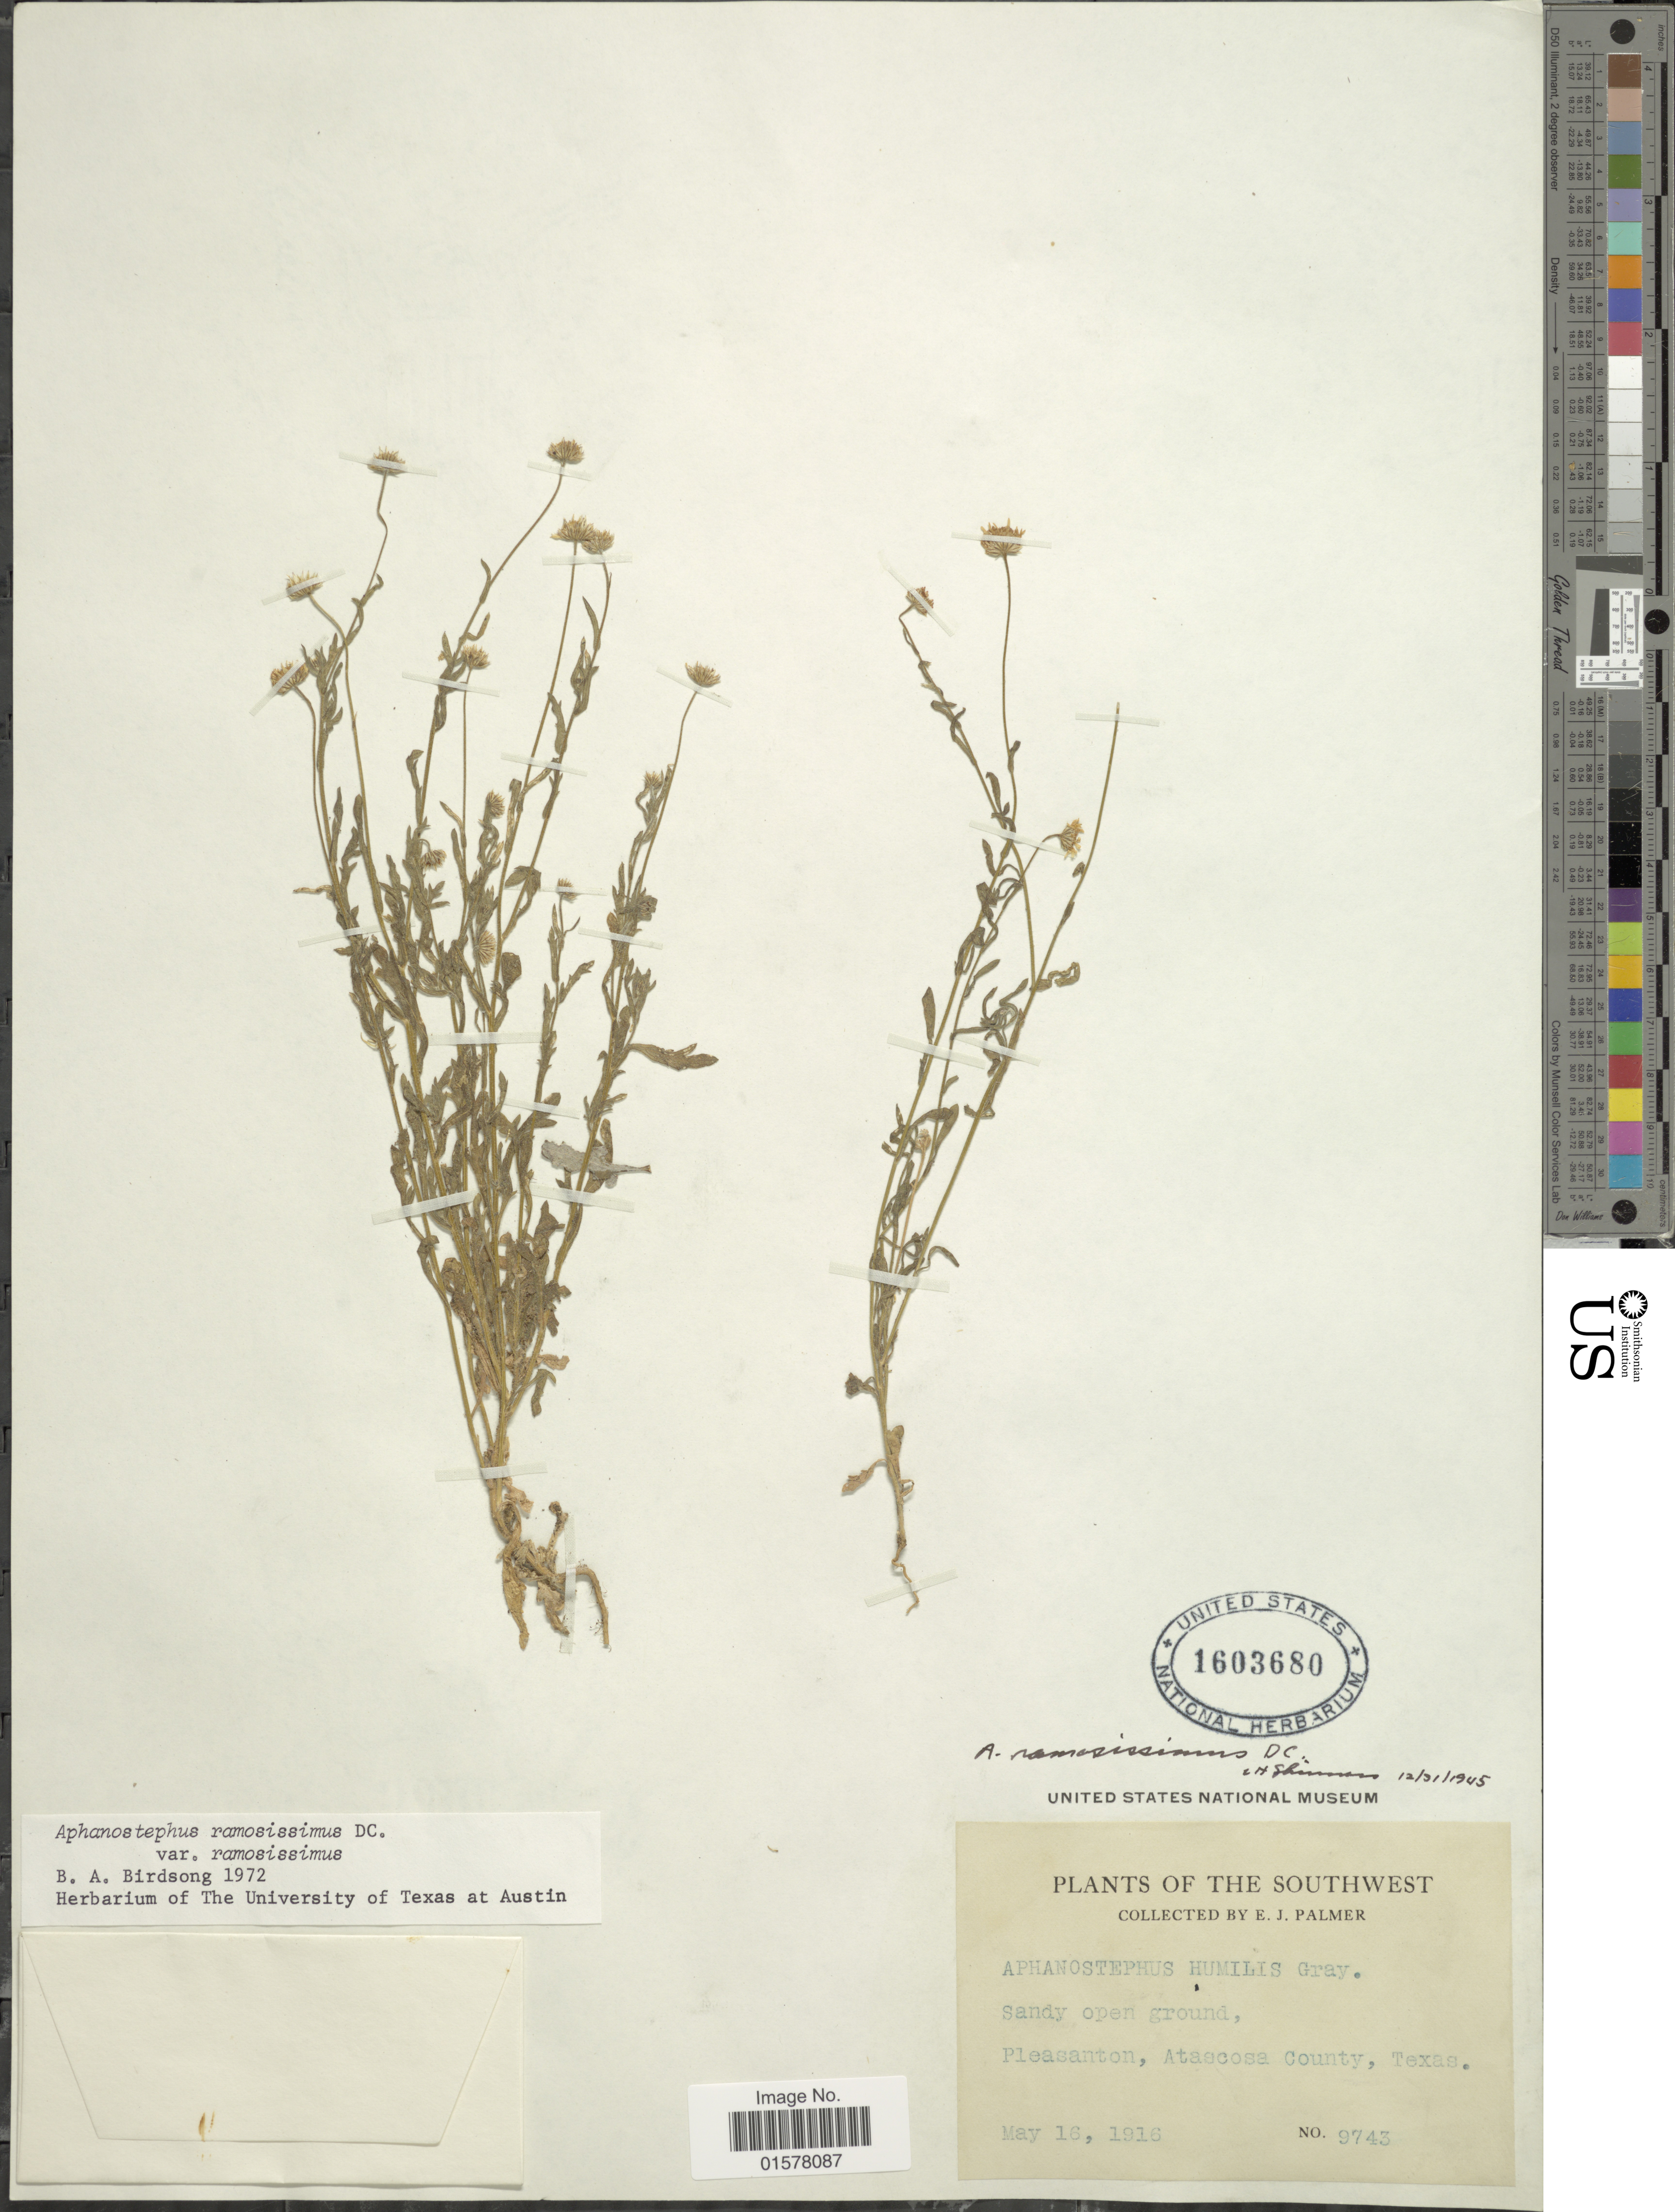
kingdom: Plantae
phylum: Tracheophyta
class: Magnoliopsida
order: Asterales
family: Asteraceae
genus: Aphanostephus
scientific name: Aphanostephus ramosissimus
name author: DC.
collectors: E. J. Palmer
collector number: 97343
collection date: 1916-05-16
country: United States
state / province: Texas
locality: The Southwest, Pleasanton, Atascosa County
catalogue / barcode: US 1603680